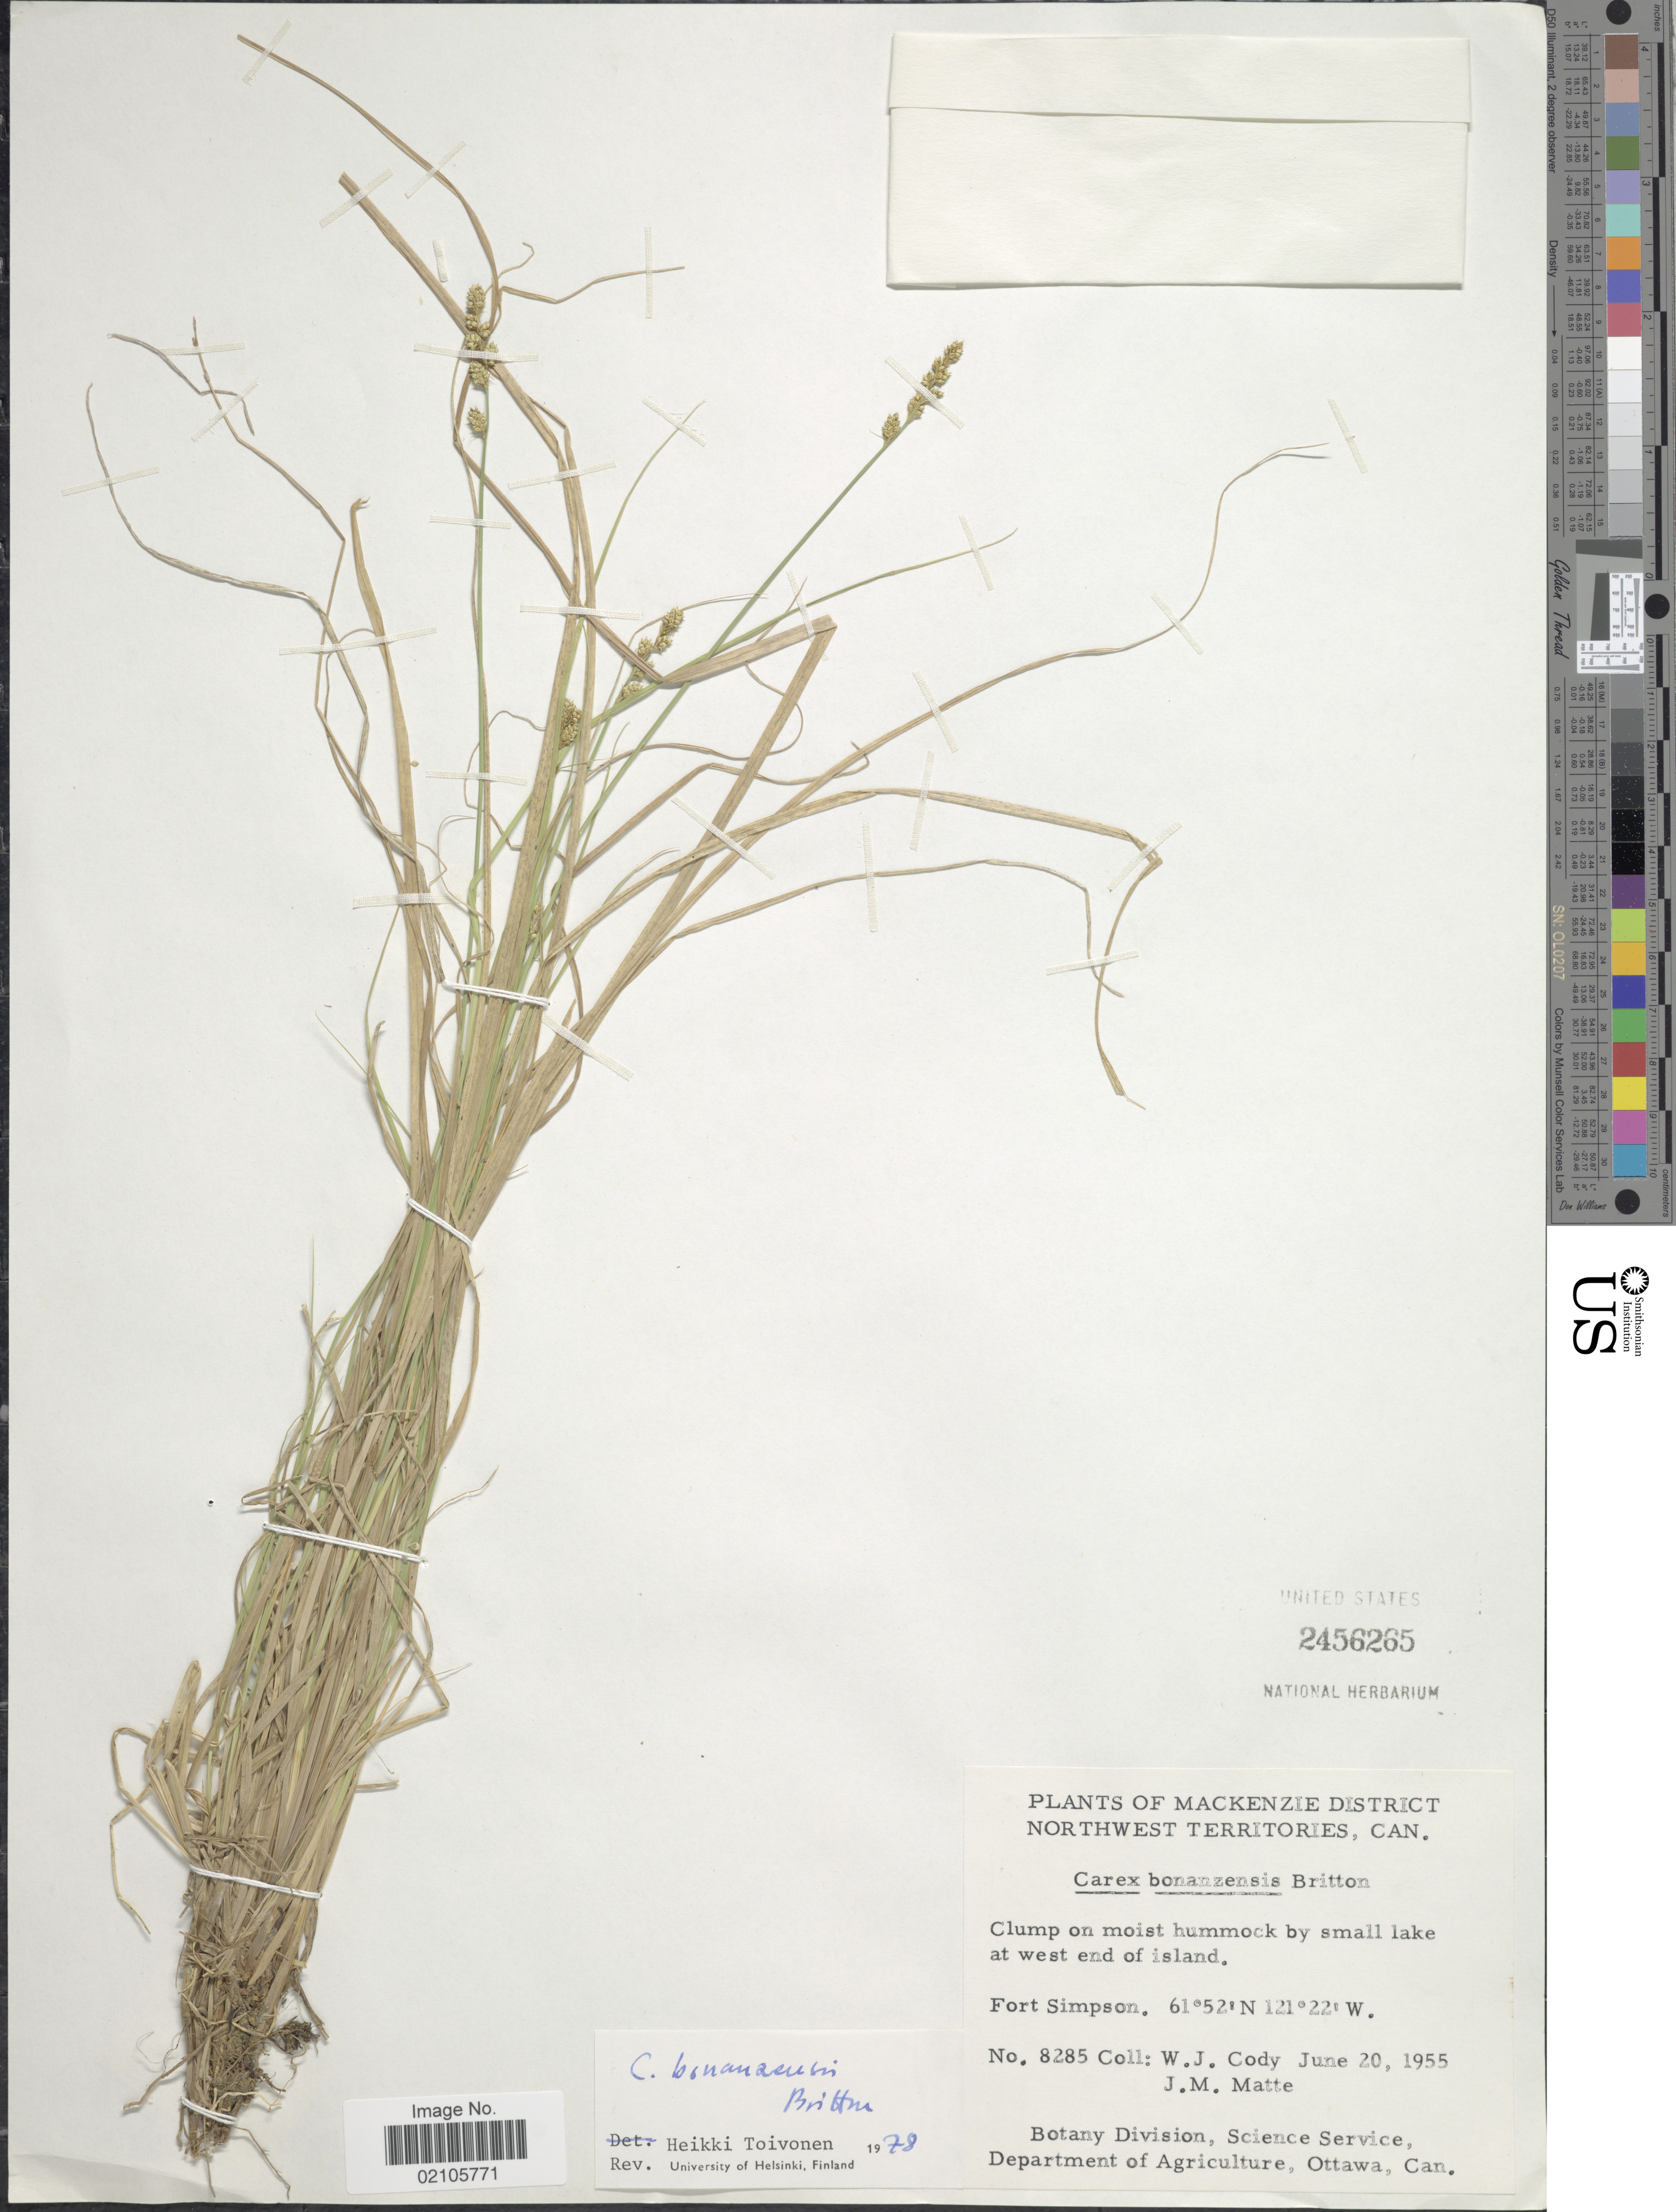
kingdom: Plantae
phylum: Tracheophyta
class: Liliopsida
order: Poales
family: Cyperaceae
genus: Carex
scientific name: Carex bonanzensis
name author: Britton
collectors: W. Cody & J. Matte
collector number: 8285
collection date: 1955-06-20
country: Canada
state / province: Northwest Territories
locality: Mackenzie District, Fort Simpson, by small lake at west end of island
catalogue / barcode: US 2456265